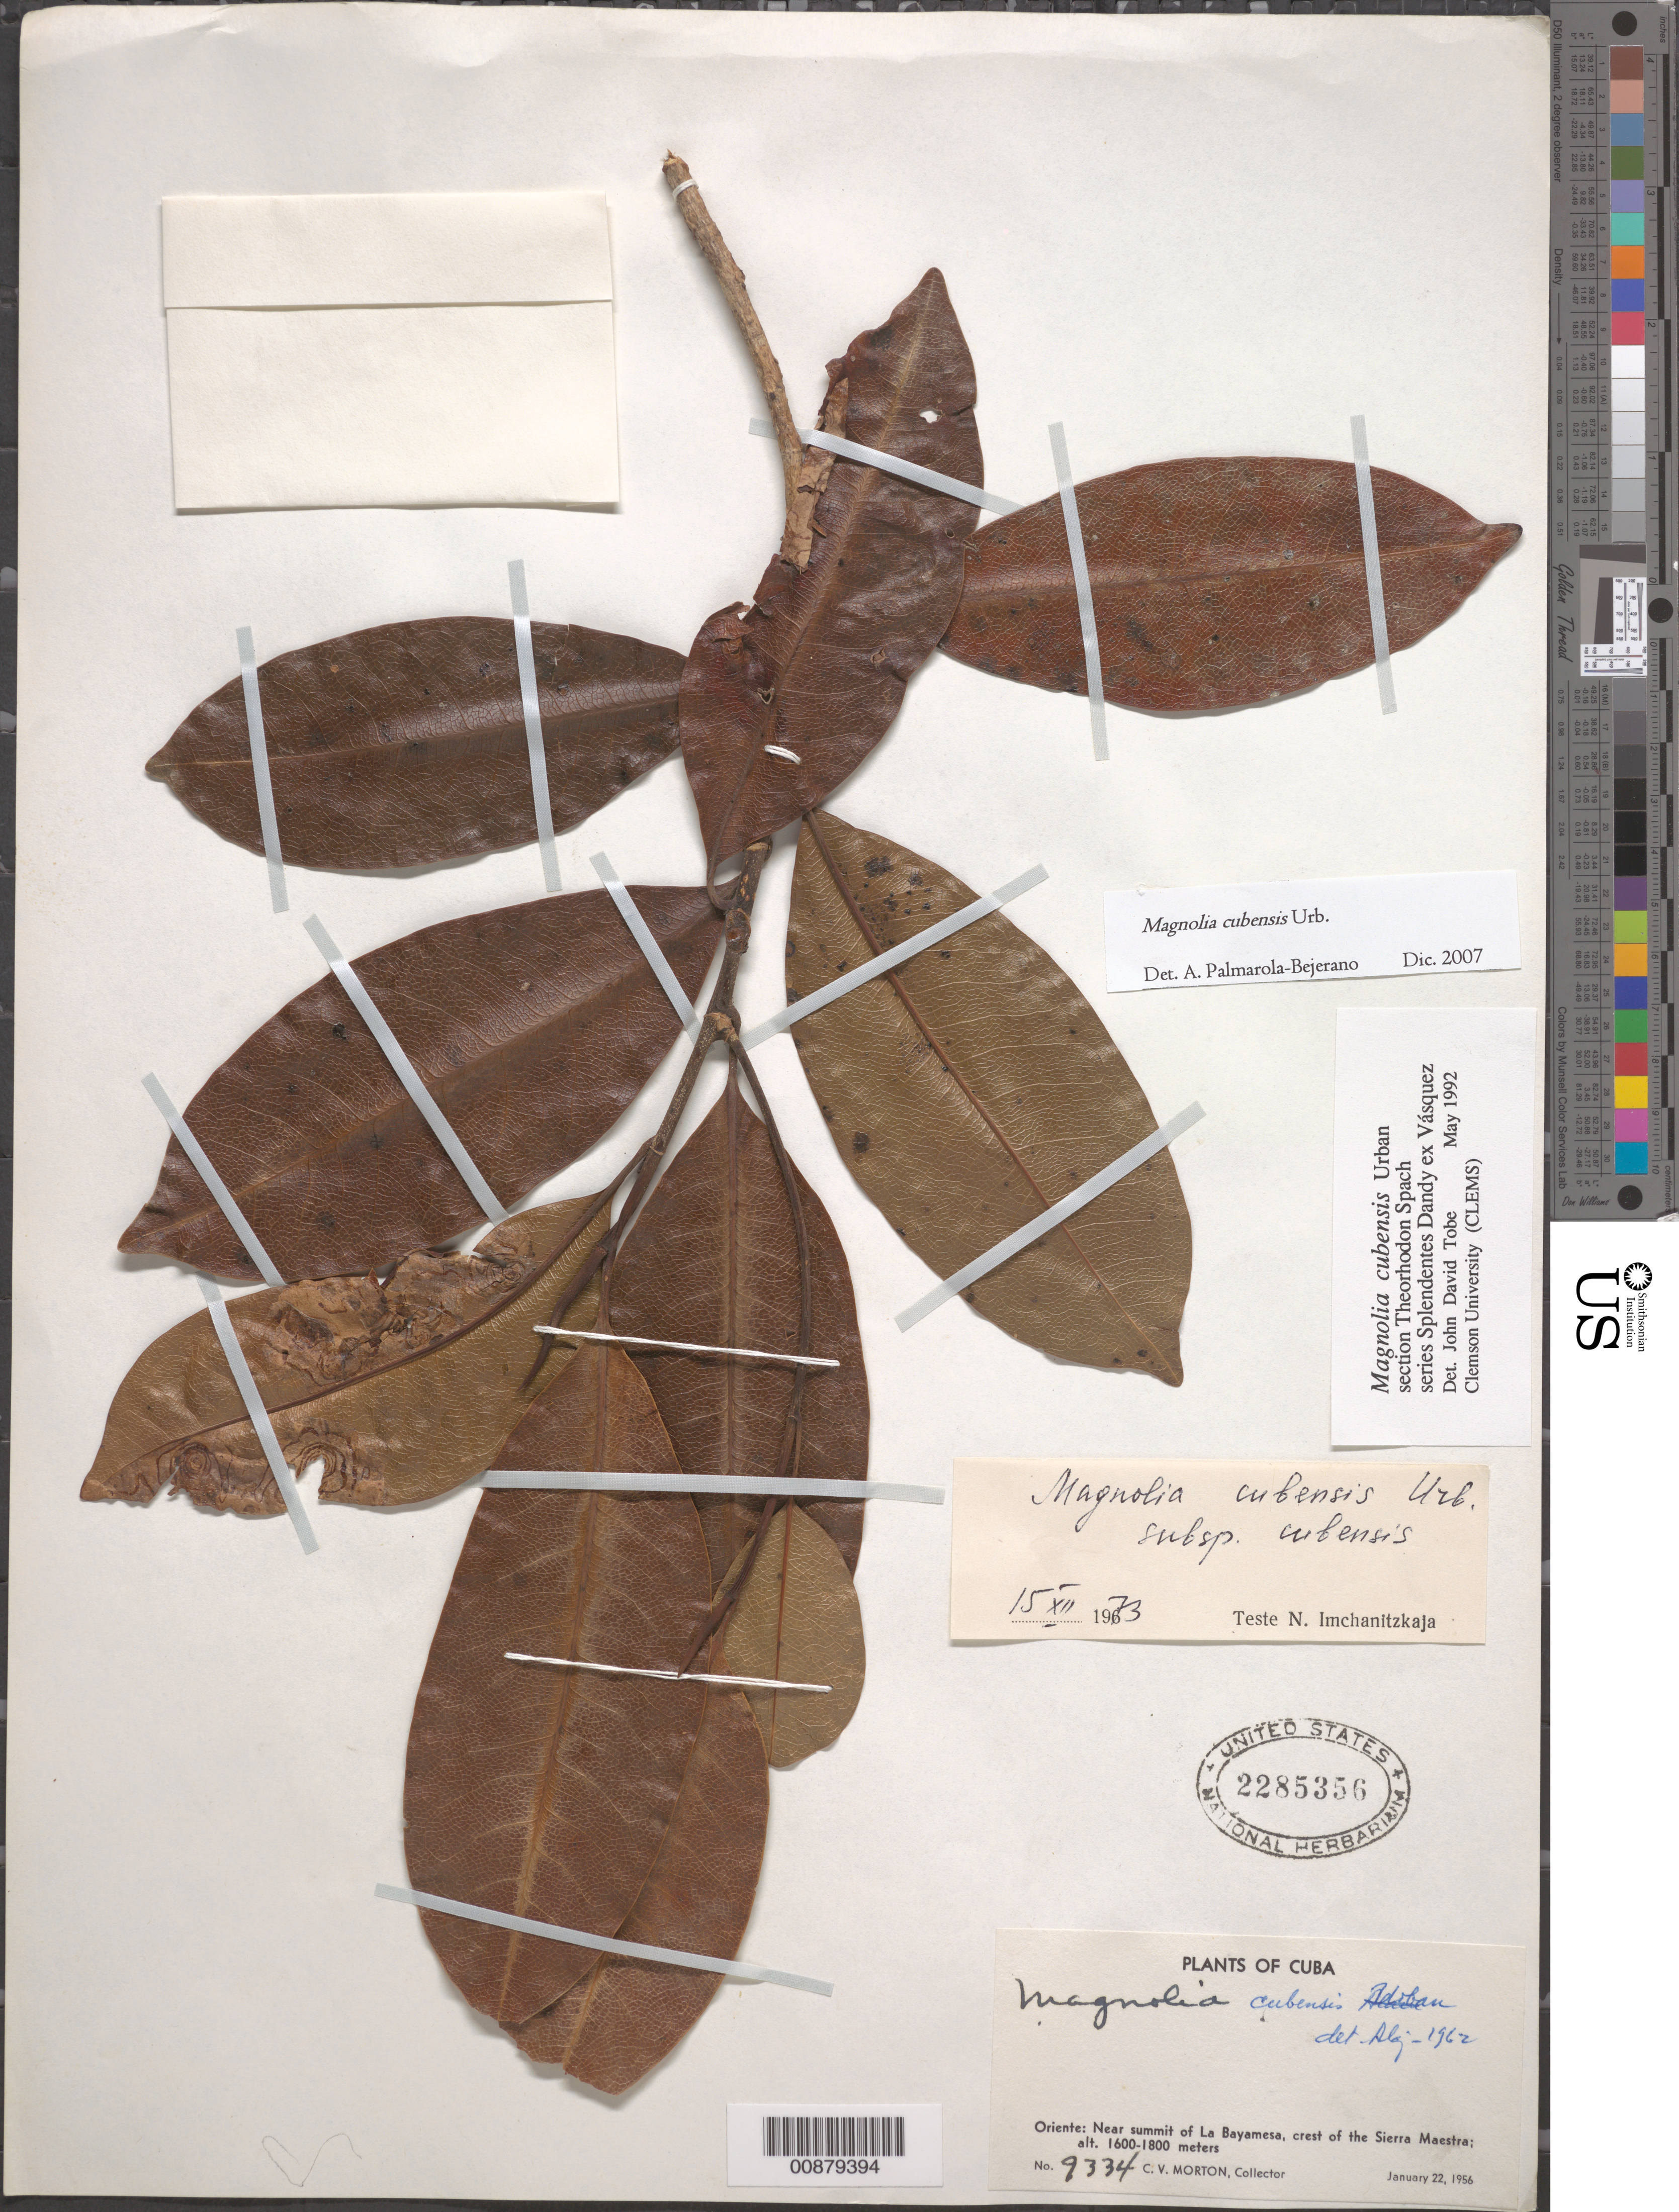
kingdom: Plantae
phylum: Tracheophyta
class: Magnoliopsida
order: Magnoliales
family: Magnoliaceae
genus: Magnolia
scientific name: Magnolia cubensis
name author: Urb.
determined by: Palmarola-Bejerano, A.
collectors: C. V. Morton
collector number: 9334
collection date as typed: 22 Jan 1956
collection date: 1956-01-22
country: Cuba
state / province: Oriente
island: Cuba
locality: Near summit of La Bayamesa, crest of the Sierra Maestra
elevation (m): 1600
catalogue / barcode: US 2285356